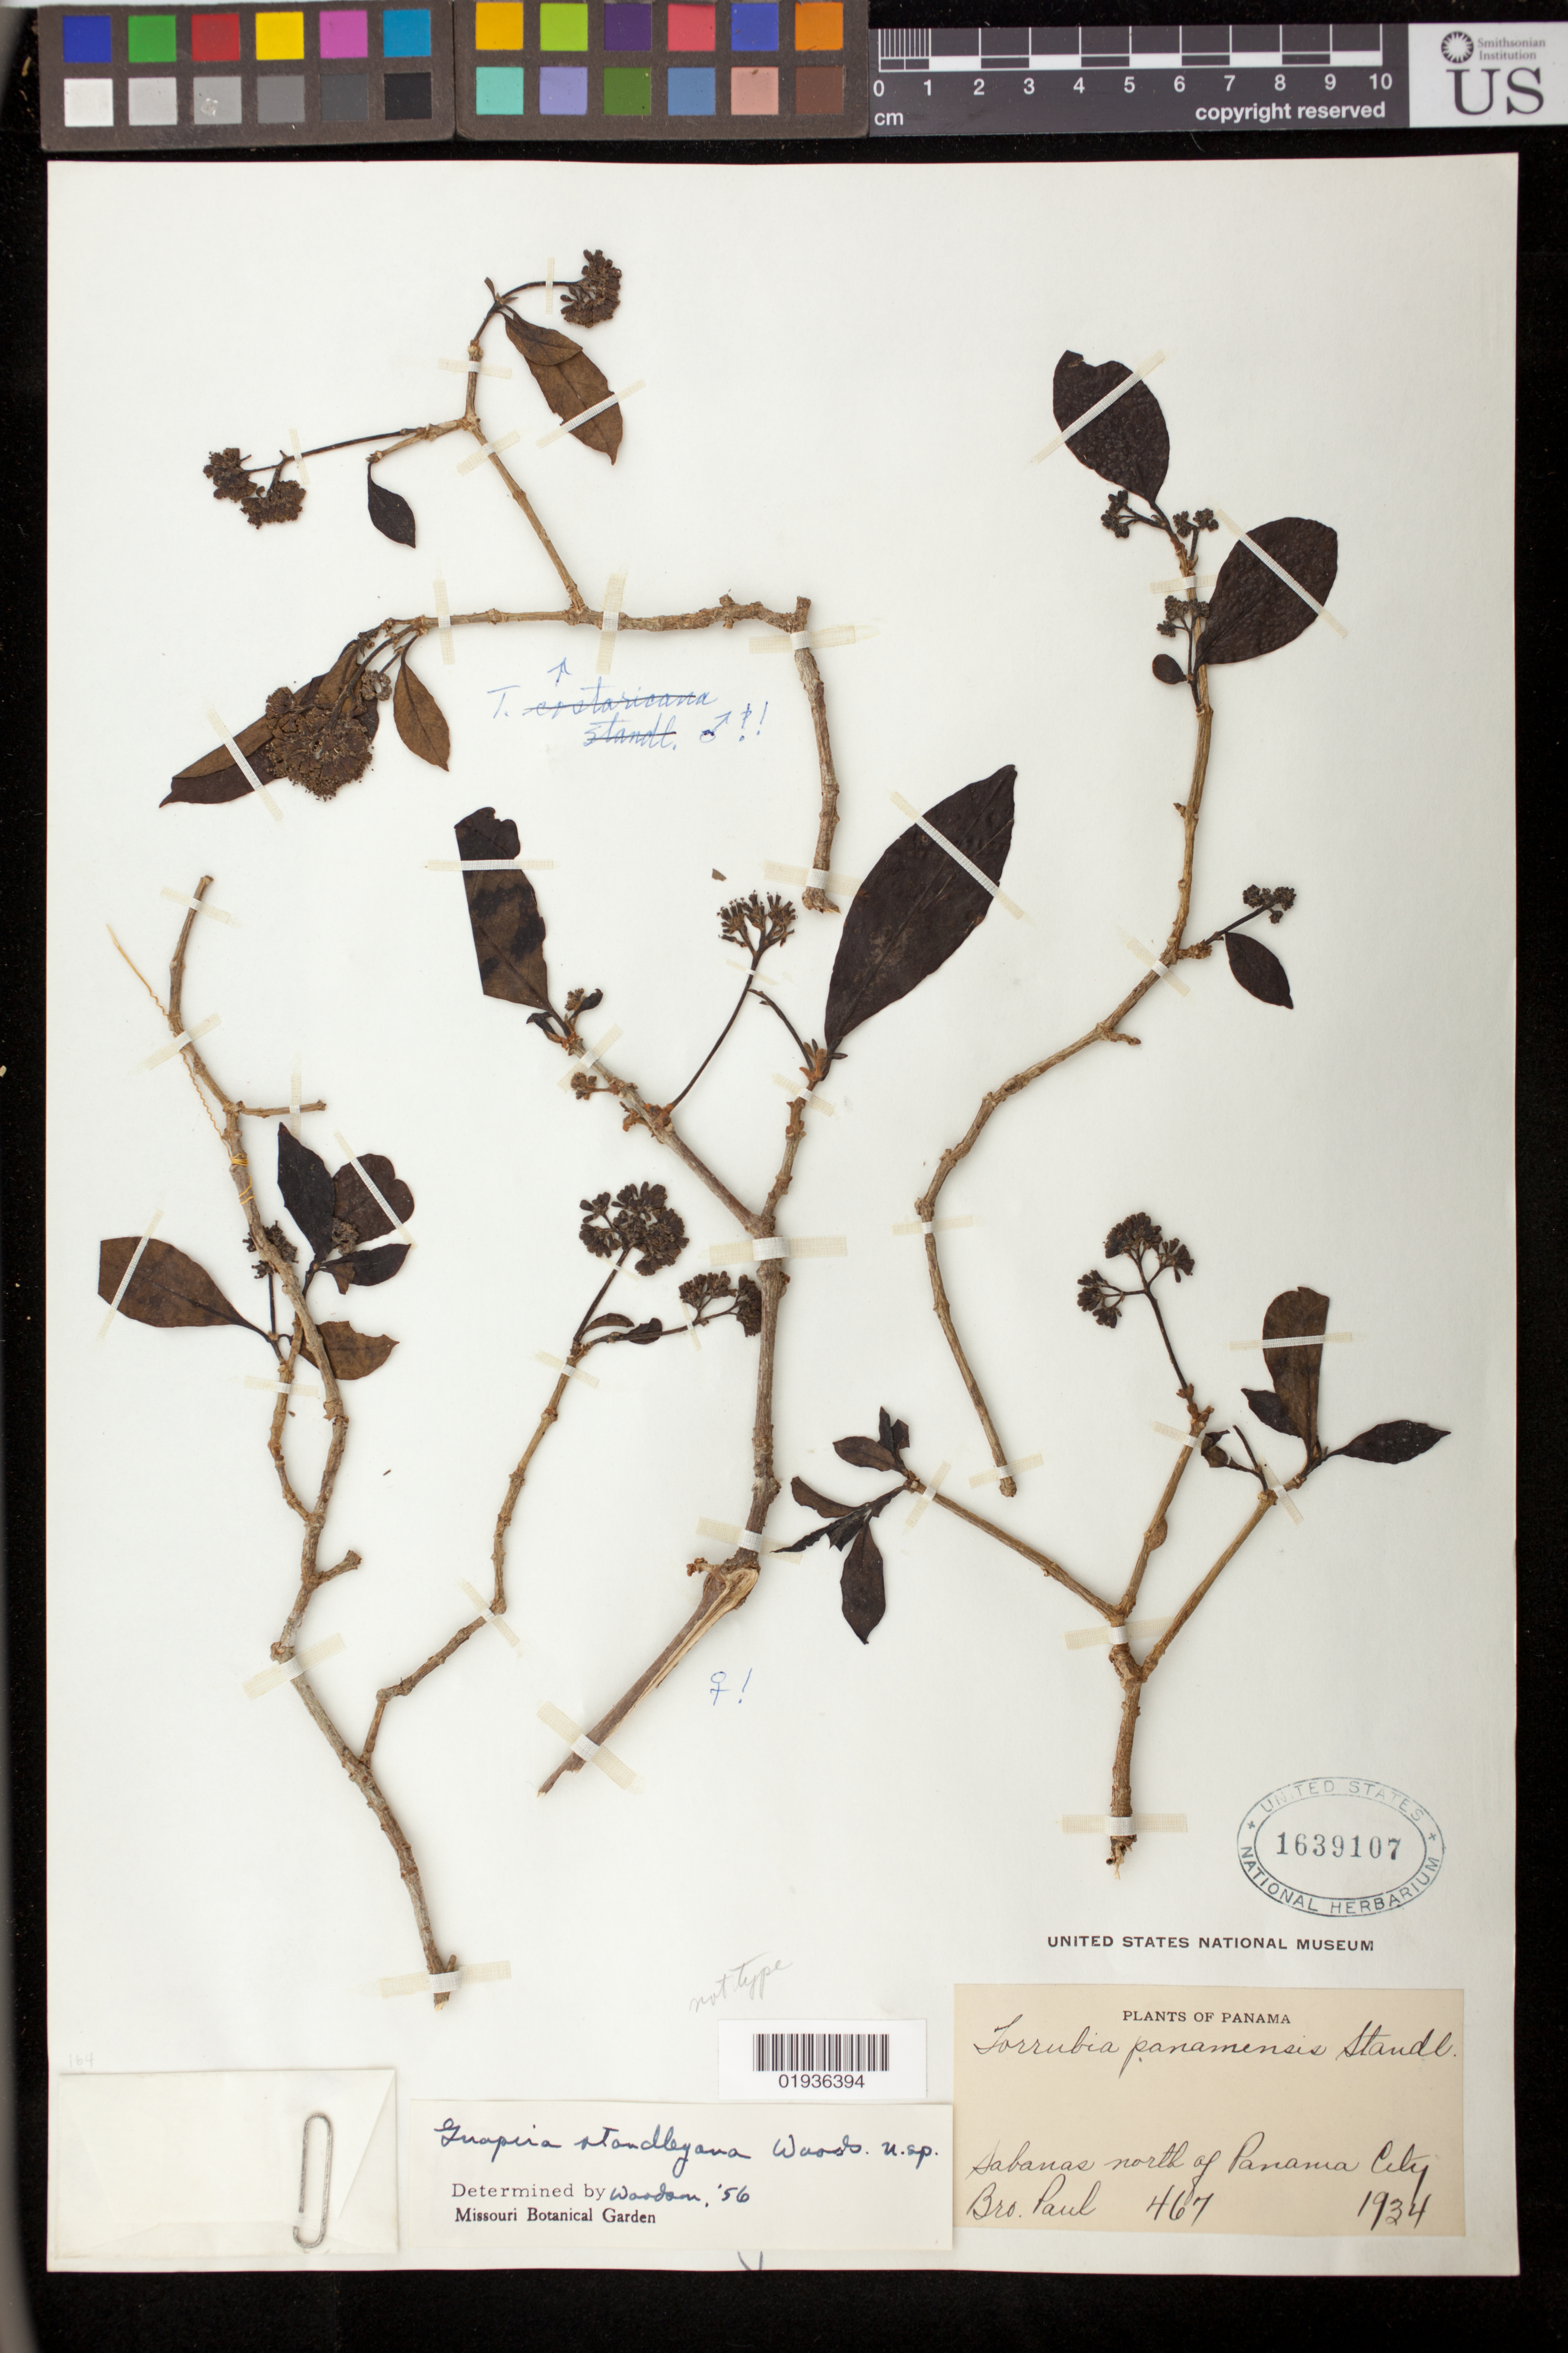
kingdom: Plantae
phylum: Tracheophyta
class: Magnoliopsida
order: Caryophyllales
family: Nyctaginaceae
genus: Guapira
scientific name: Guapira standleyana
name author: Woodson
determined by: Woodson, --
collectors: B. Paul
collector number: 467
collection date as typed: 1934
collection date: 1934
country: Panama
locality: Sabanas N of Panama City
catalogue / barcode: US 1639107